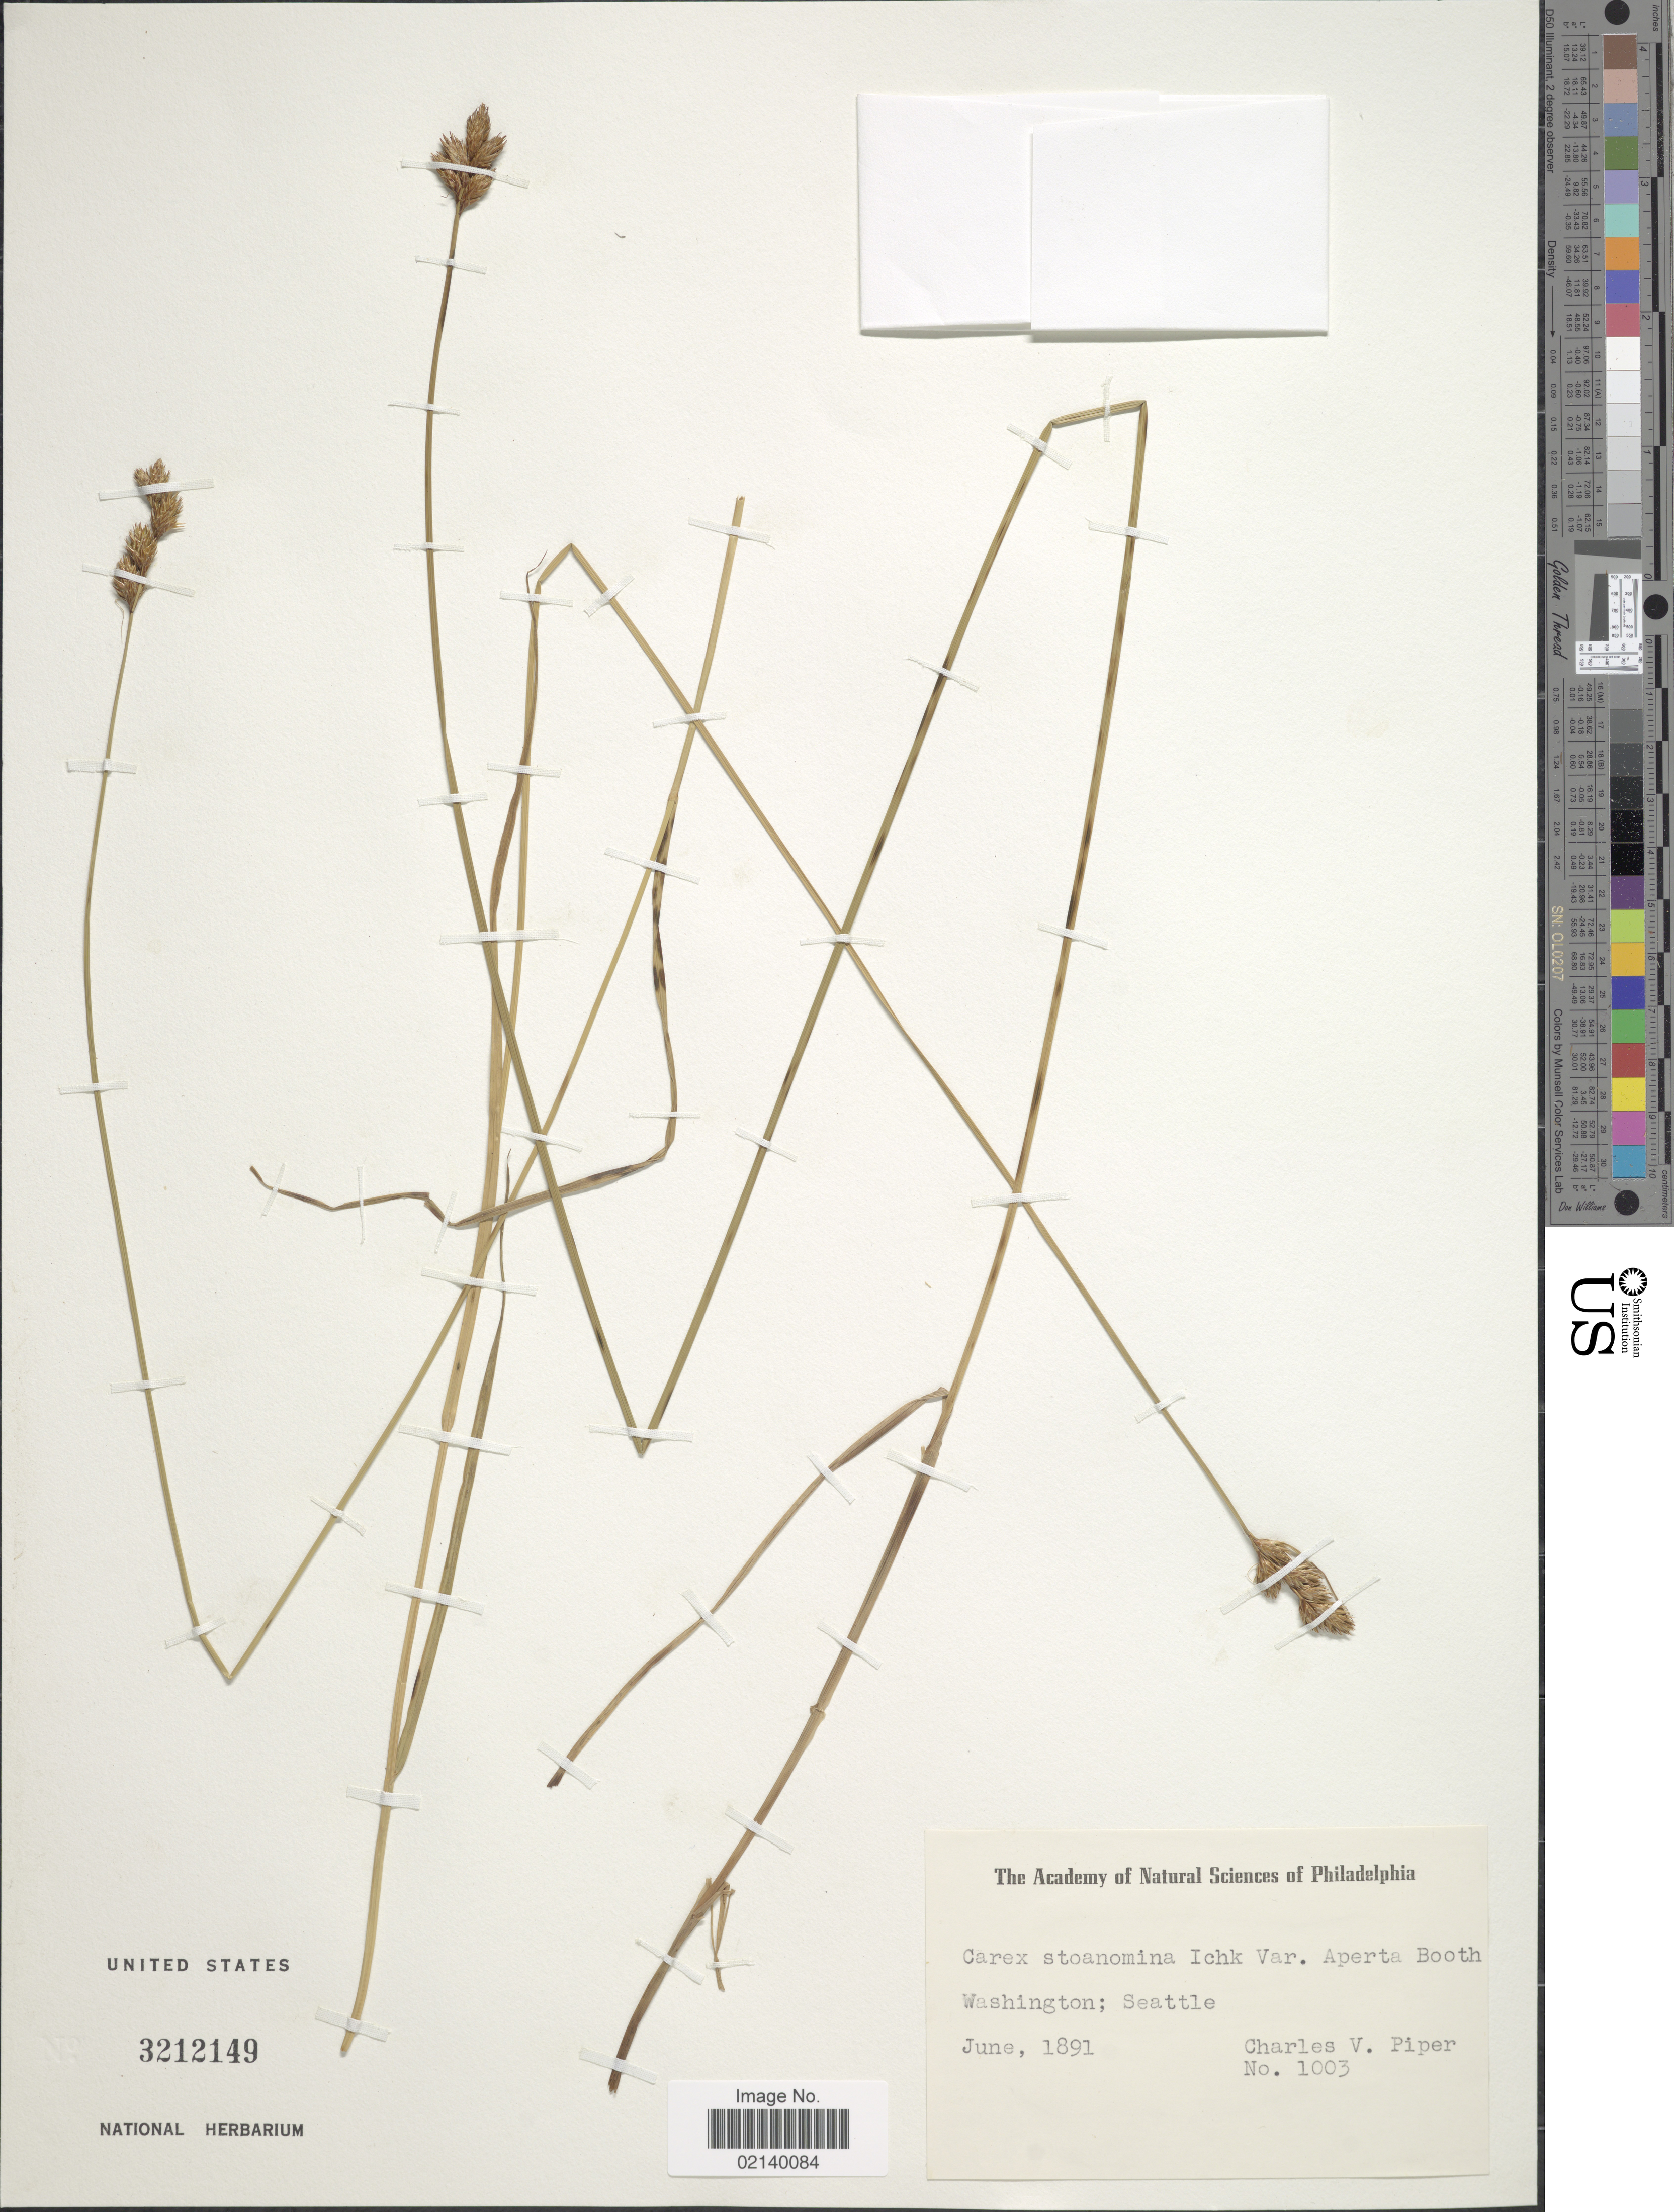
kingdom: Plantae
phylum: Tracheophyta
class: Liliopsida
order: Poales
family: Cyperaceae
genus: Carex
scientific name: Carex hormathodes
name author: Fernald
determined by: Strong, Mark T., (BOT), Smithsonian Institution - National Museum of Natural History (UNITED STATES)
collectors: C. V. Piper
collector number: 1003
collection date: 1891-06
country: United States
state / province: Washington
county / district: King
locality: Seattle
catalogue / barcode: US 3212149